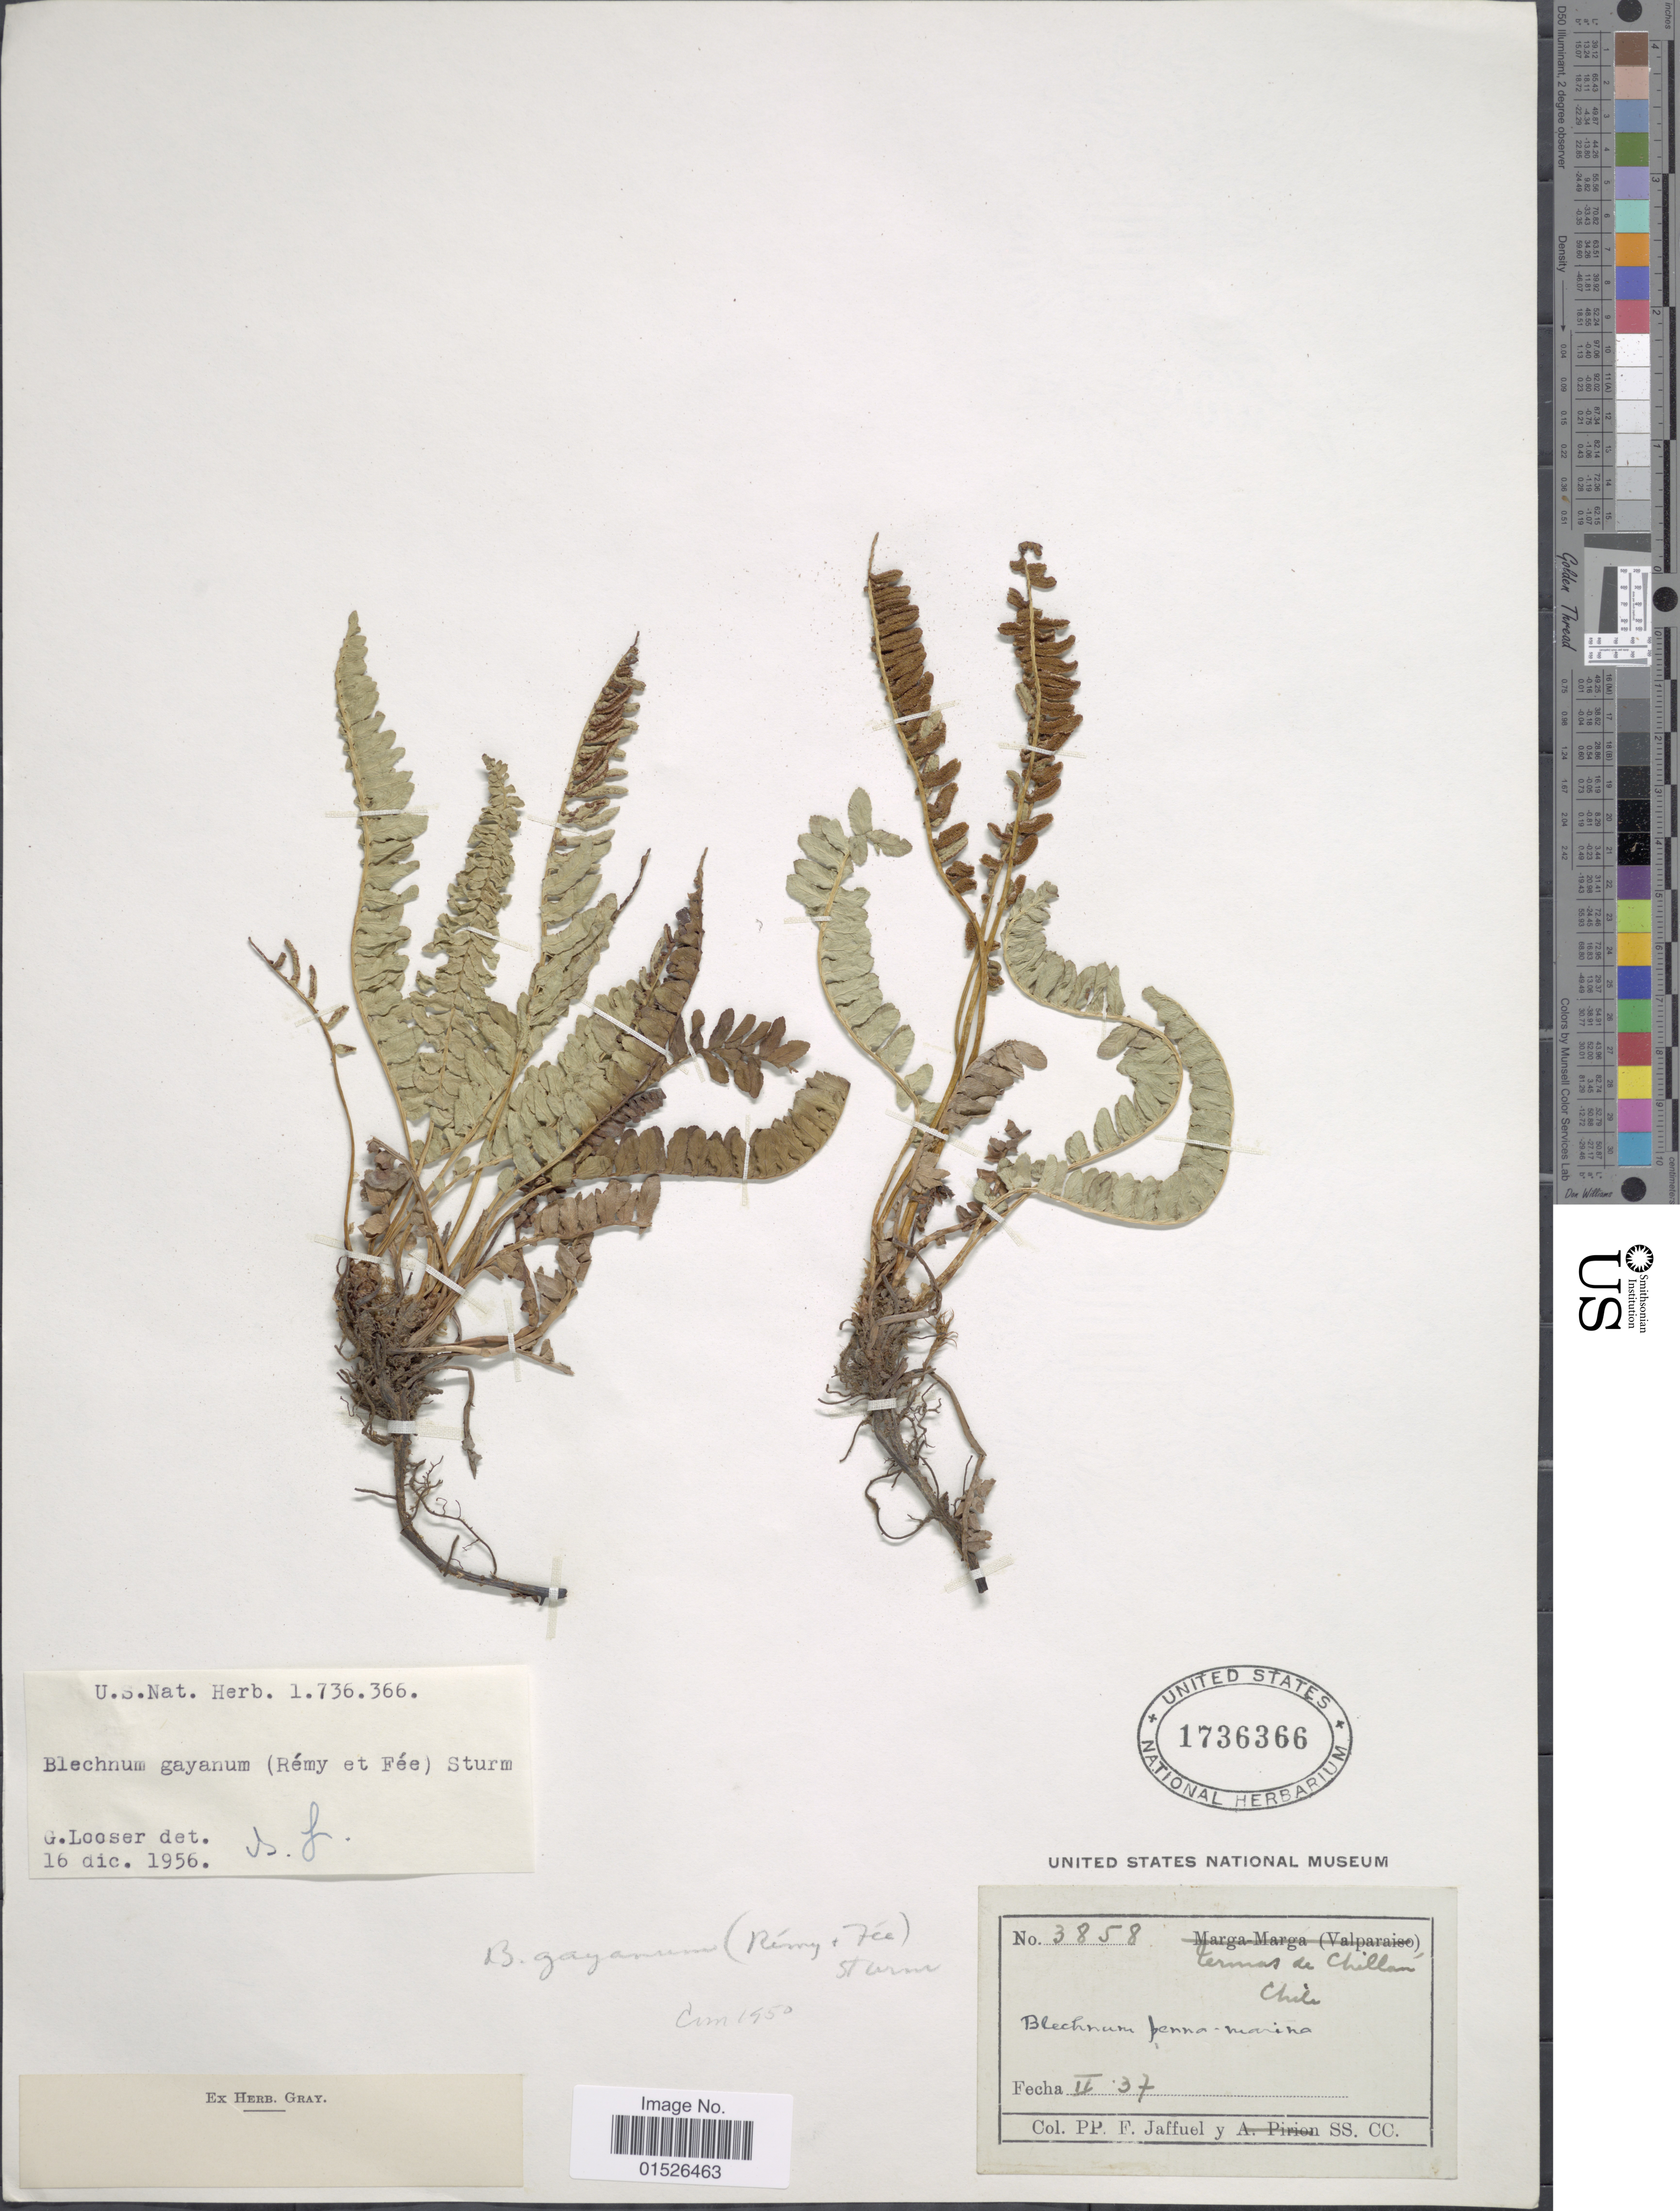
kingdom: Plantae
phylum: Tracheophyta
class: Polypodiopsida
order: Polypodiales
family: Blechnaceae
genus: Blechnum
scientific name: Blechnum microphyllum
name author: (Goldm.)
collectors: F. Jaffuel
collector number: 3858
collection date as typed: Transcribed d/m/y: /2/37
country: Chile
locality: Termas de Chillan, Chili.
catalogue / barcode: US 1736366